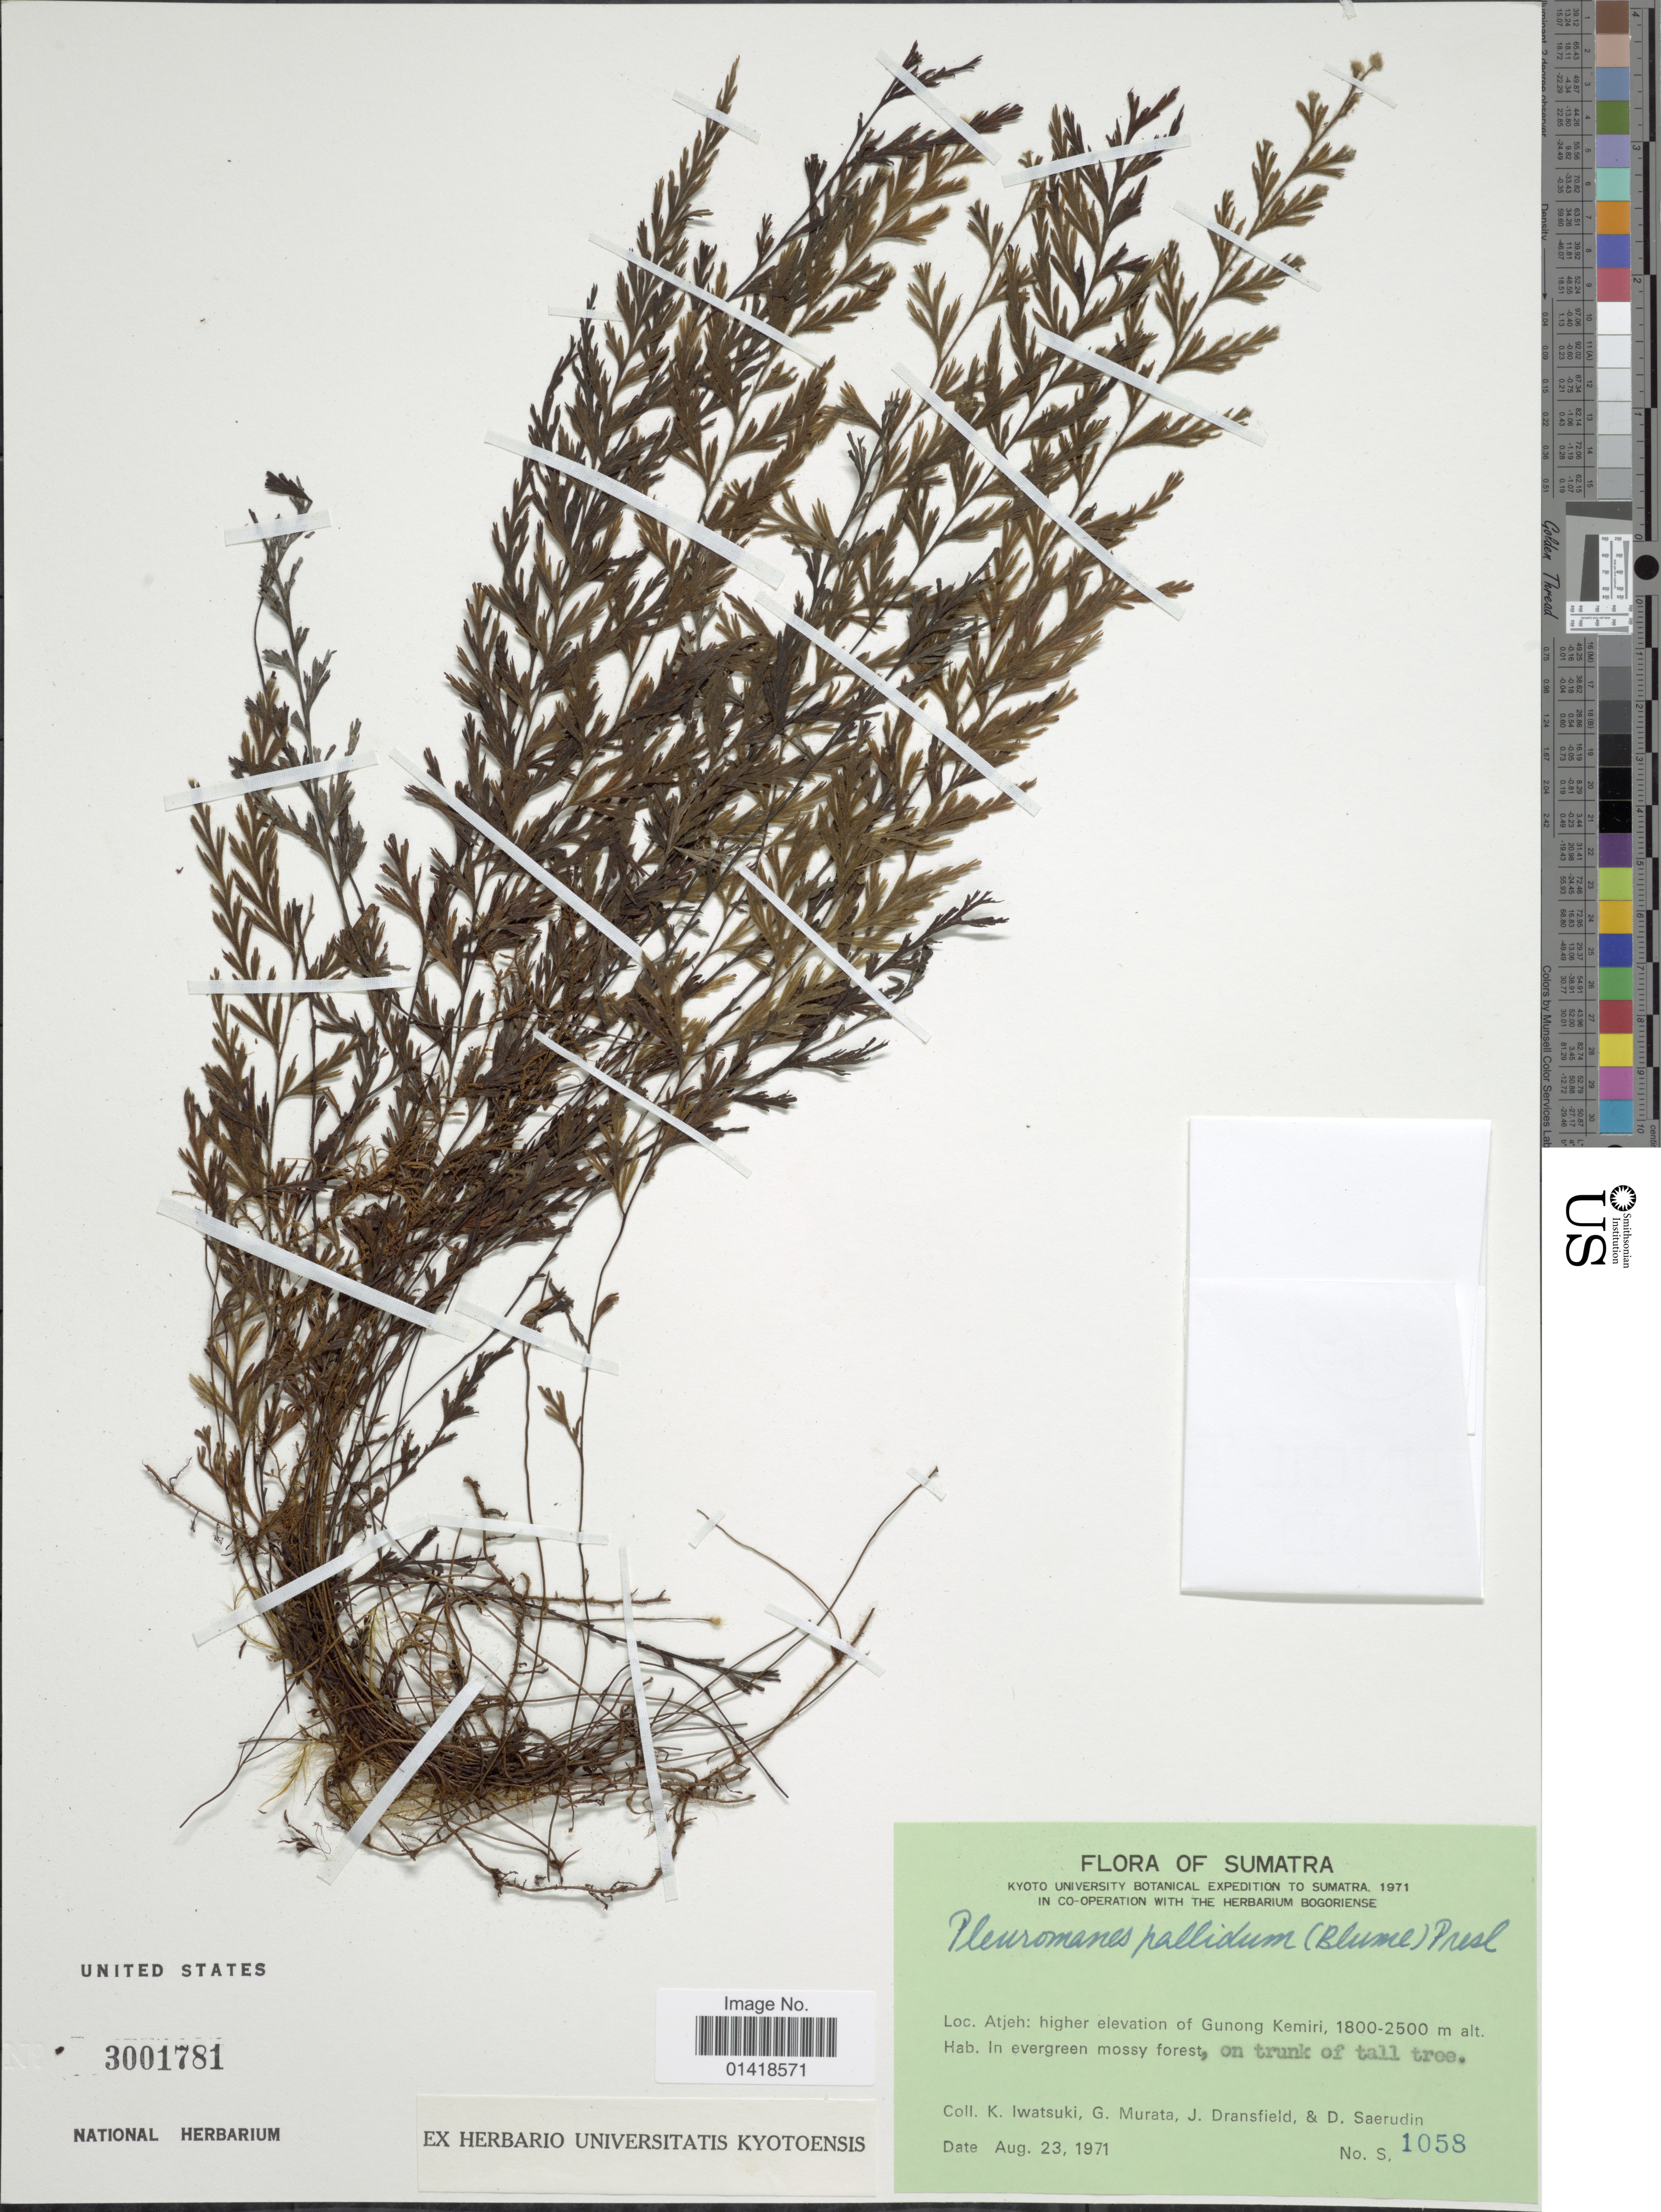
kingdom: Plantae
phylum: Tracheophyta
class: Polypodiopsida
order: Hymenophyllales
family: Hymenophyllaceae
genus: Hymenophyllum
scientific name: Hymenophyllum pallidum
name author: (Blume) Ebihara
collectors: K. Iwatsuki, G. Murata, J. Dransfield & D. Saerudin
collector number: S 1058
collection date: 1971-08-23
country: Indonesia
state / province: Sumatra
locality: Atjeh: higher elevation of Gunong Kemiri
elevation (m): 1800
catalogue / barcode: US 3001781